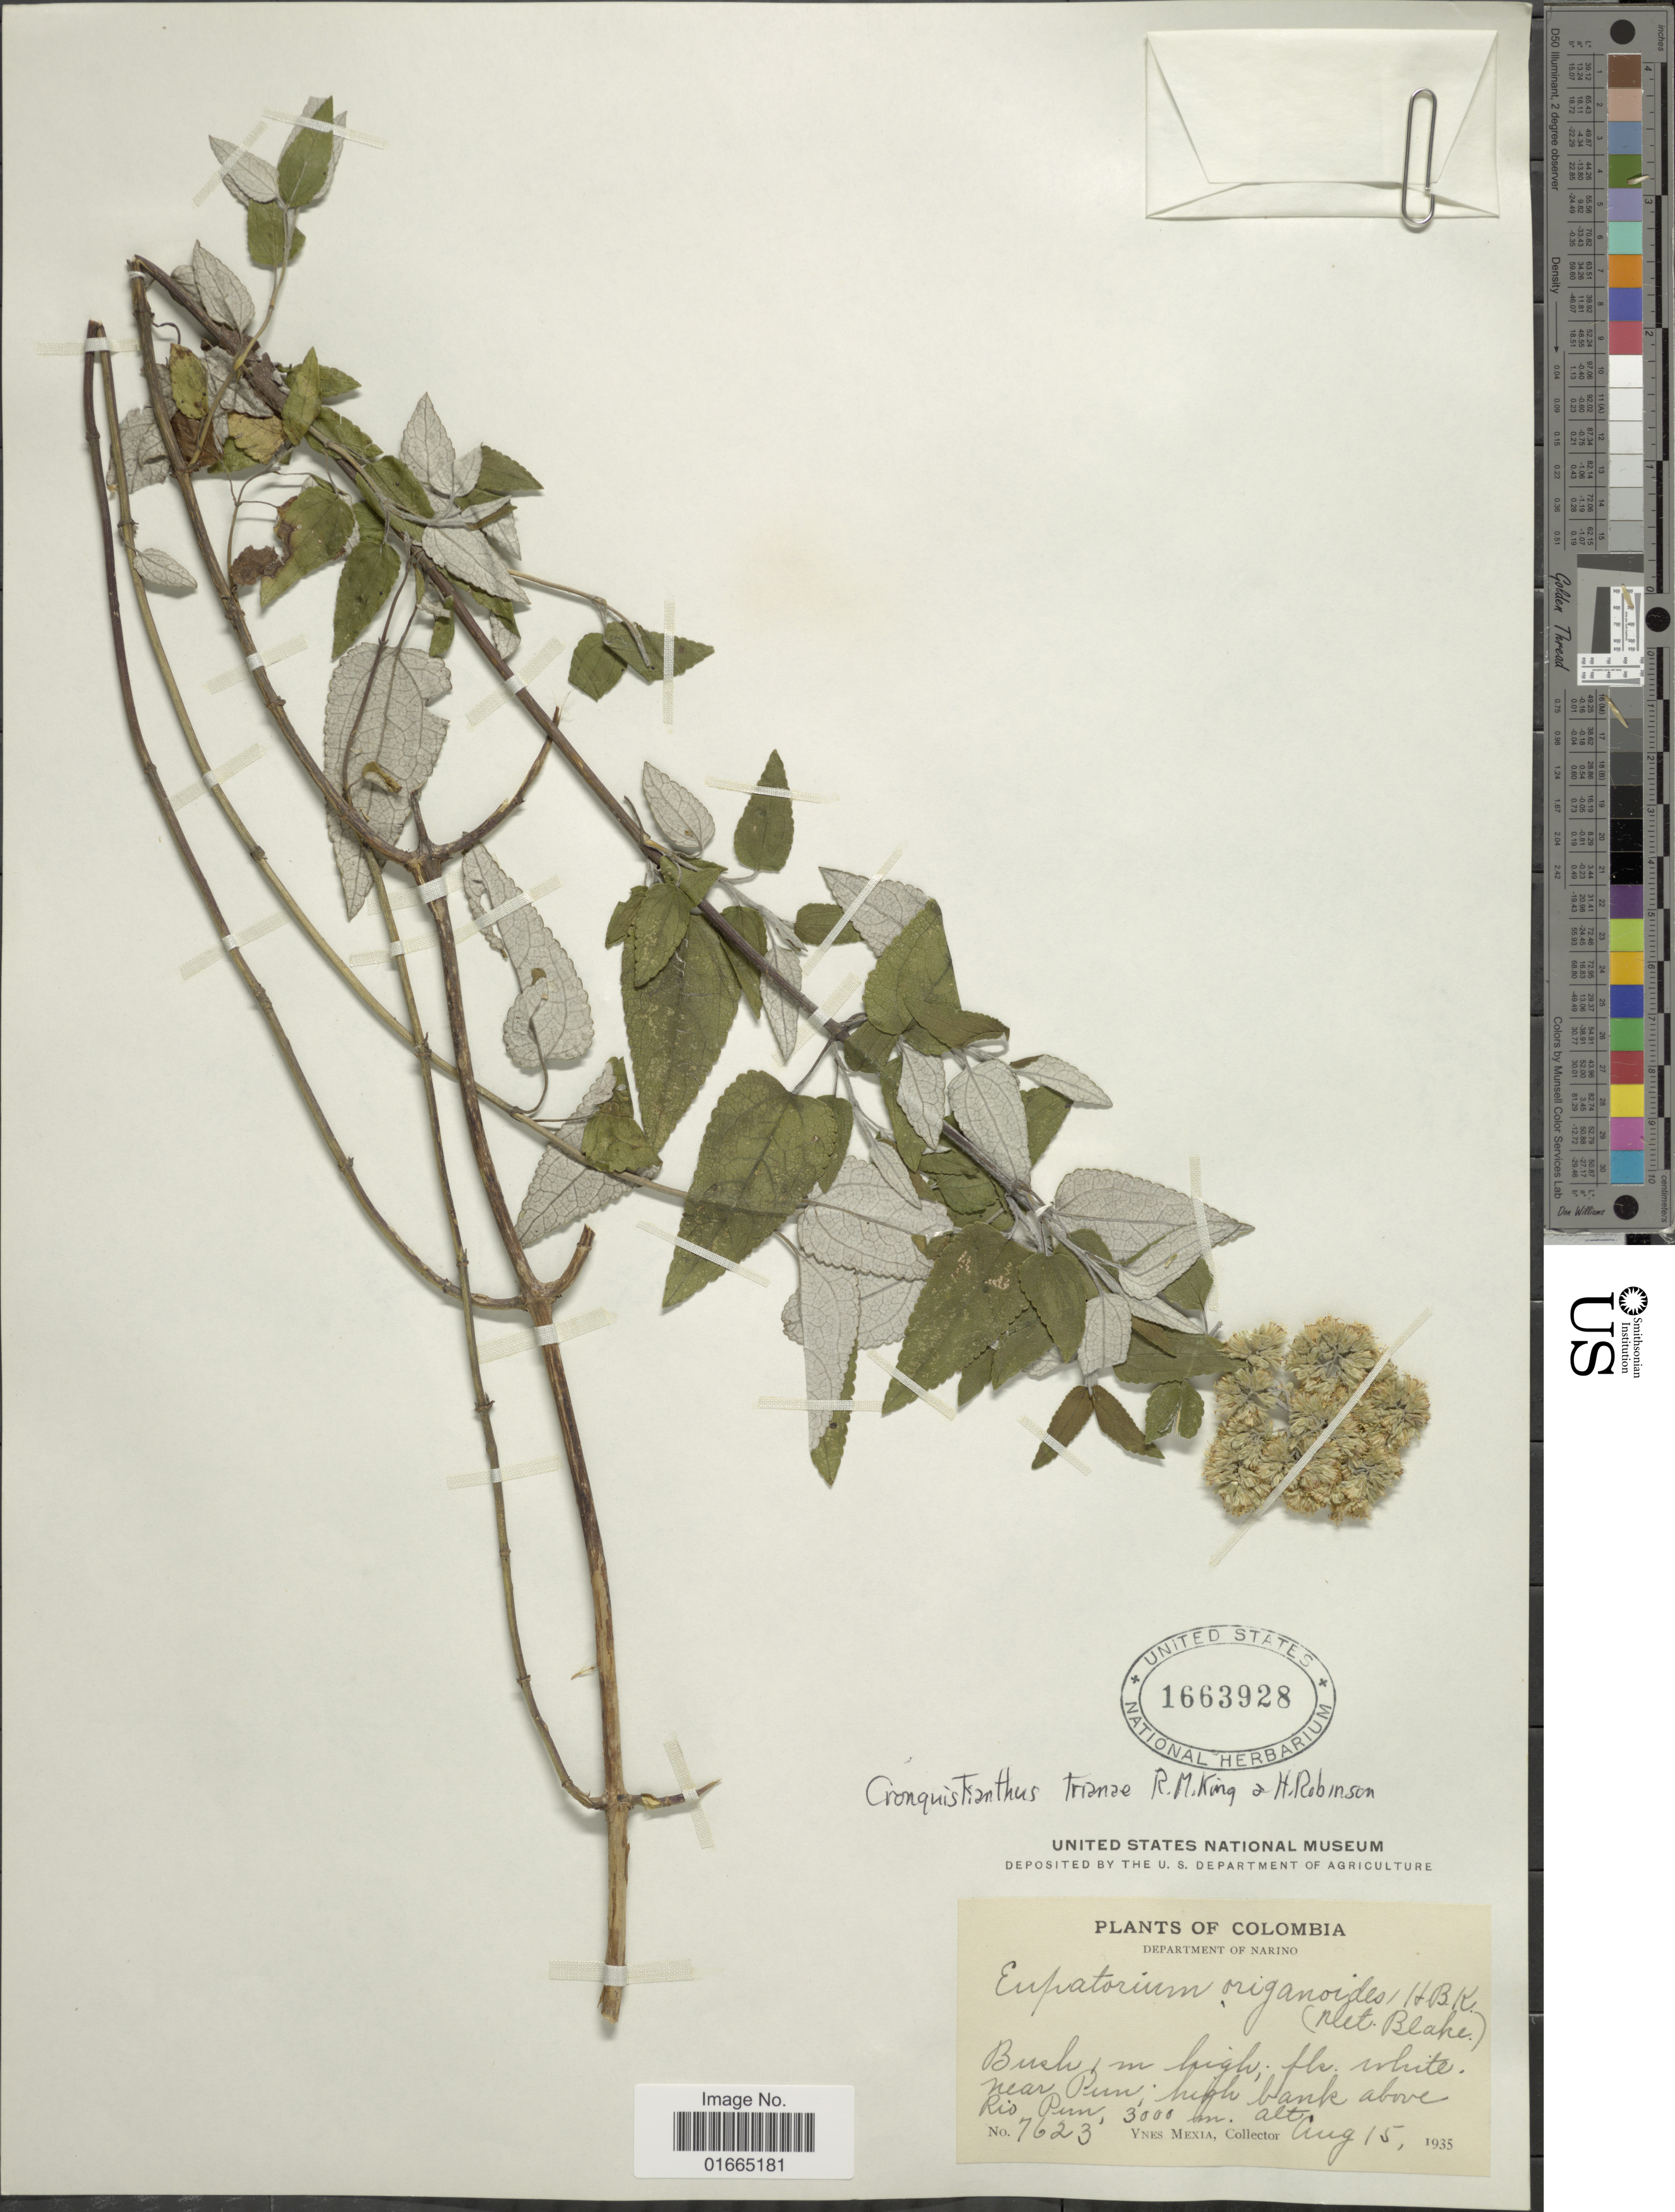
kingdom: Plantae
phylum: Tracheophyta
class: Magnoliopsida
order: Asterales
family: Asteraceae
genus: Cronquistianthus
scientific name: Cronquistianthus trianae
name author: R.M. King & H. Rob.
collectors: Y. Mexia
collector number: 7623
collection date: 1935-08-15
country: Colombia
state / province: Nariño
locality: Department of Narino. Near Pun high bank above Rio Pun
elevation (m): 3000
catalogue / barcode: US 1663928